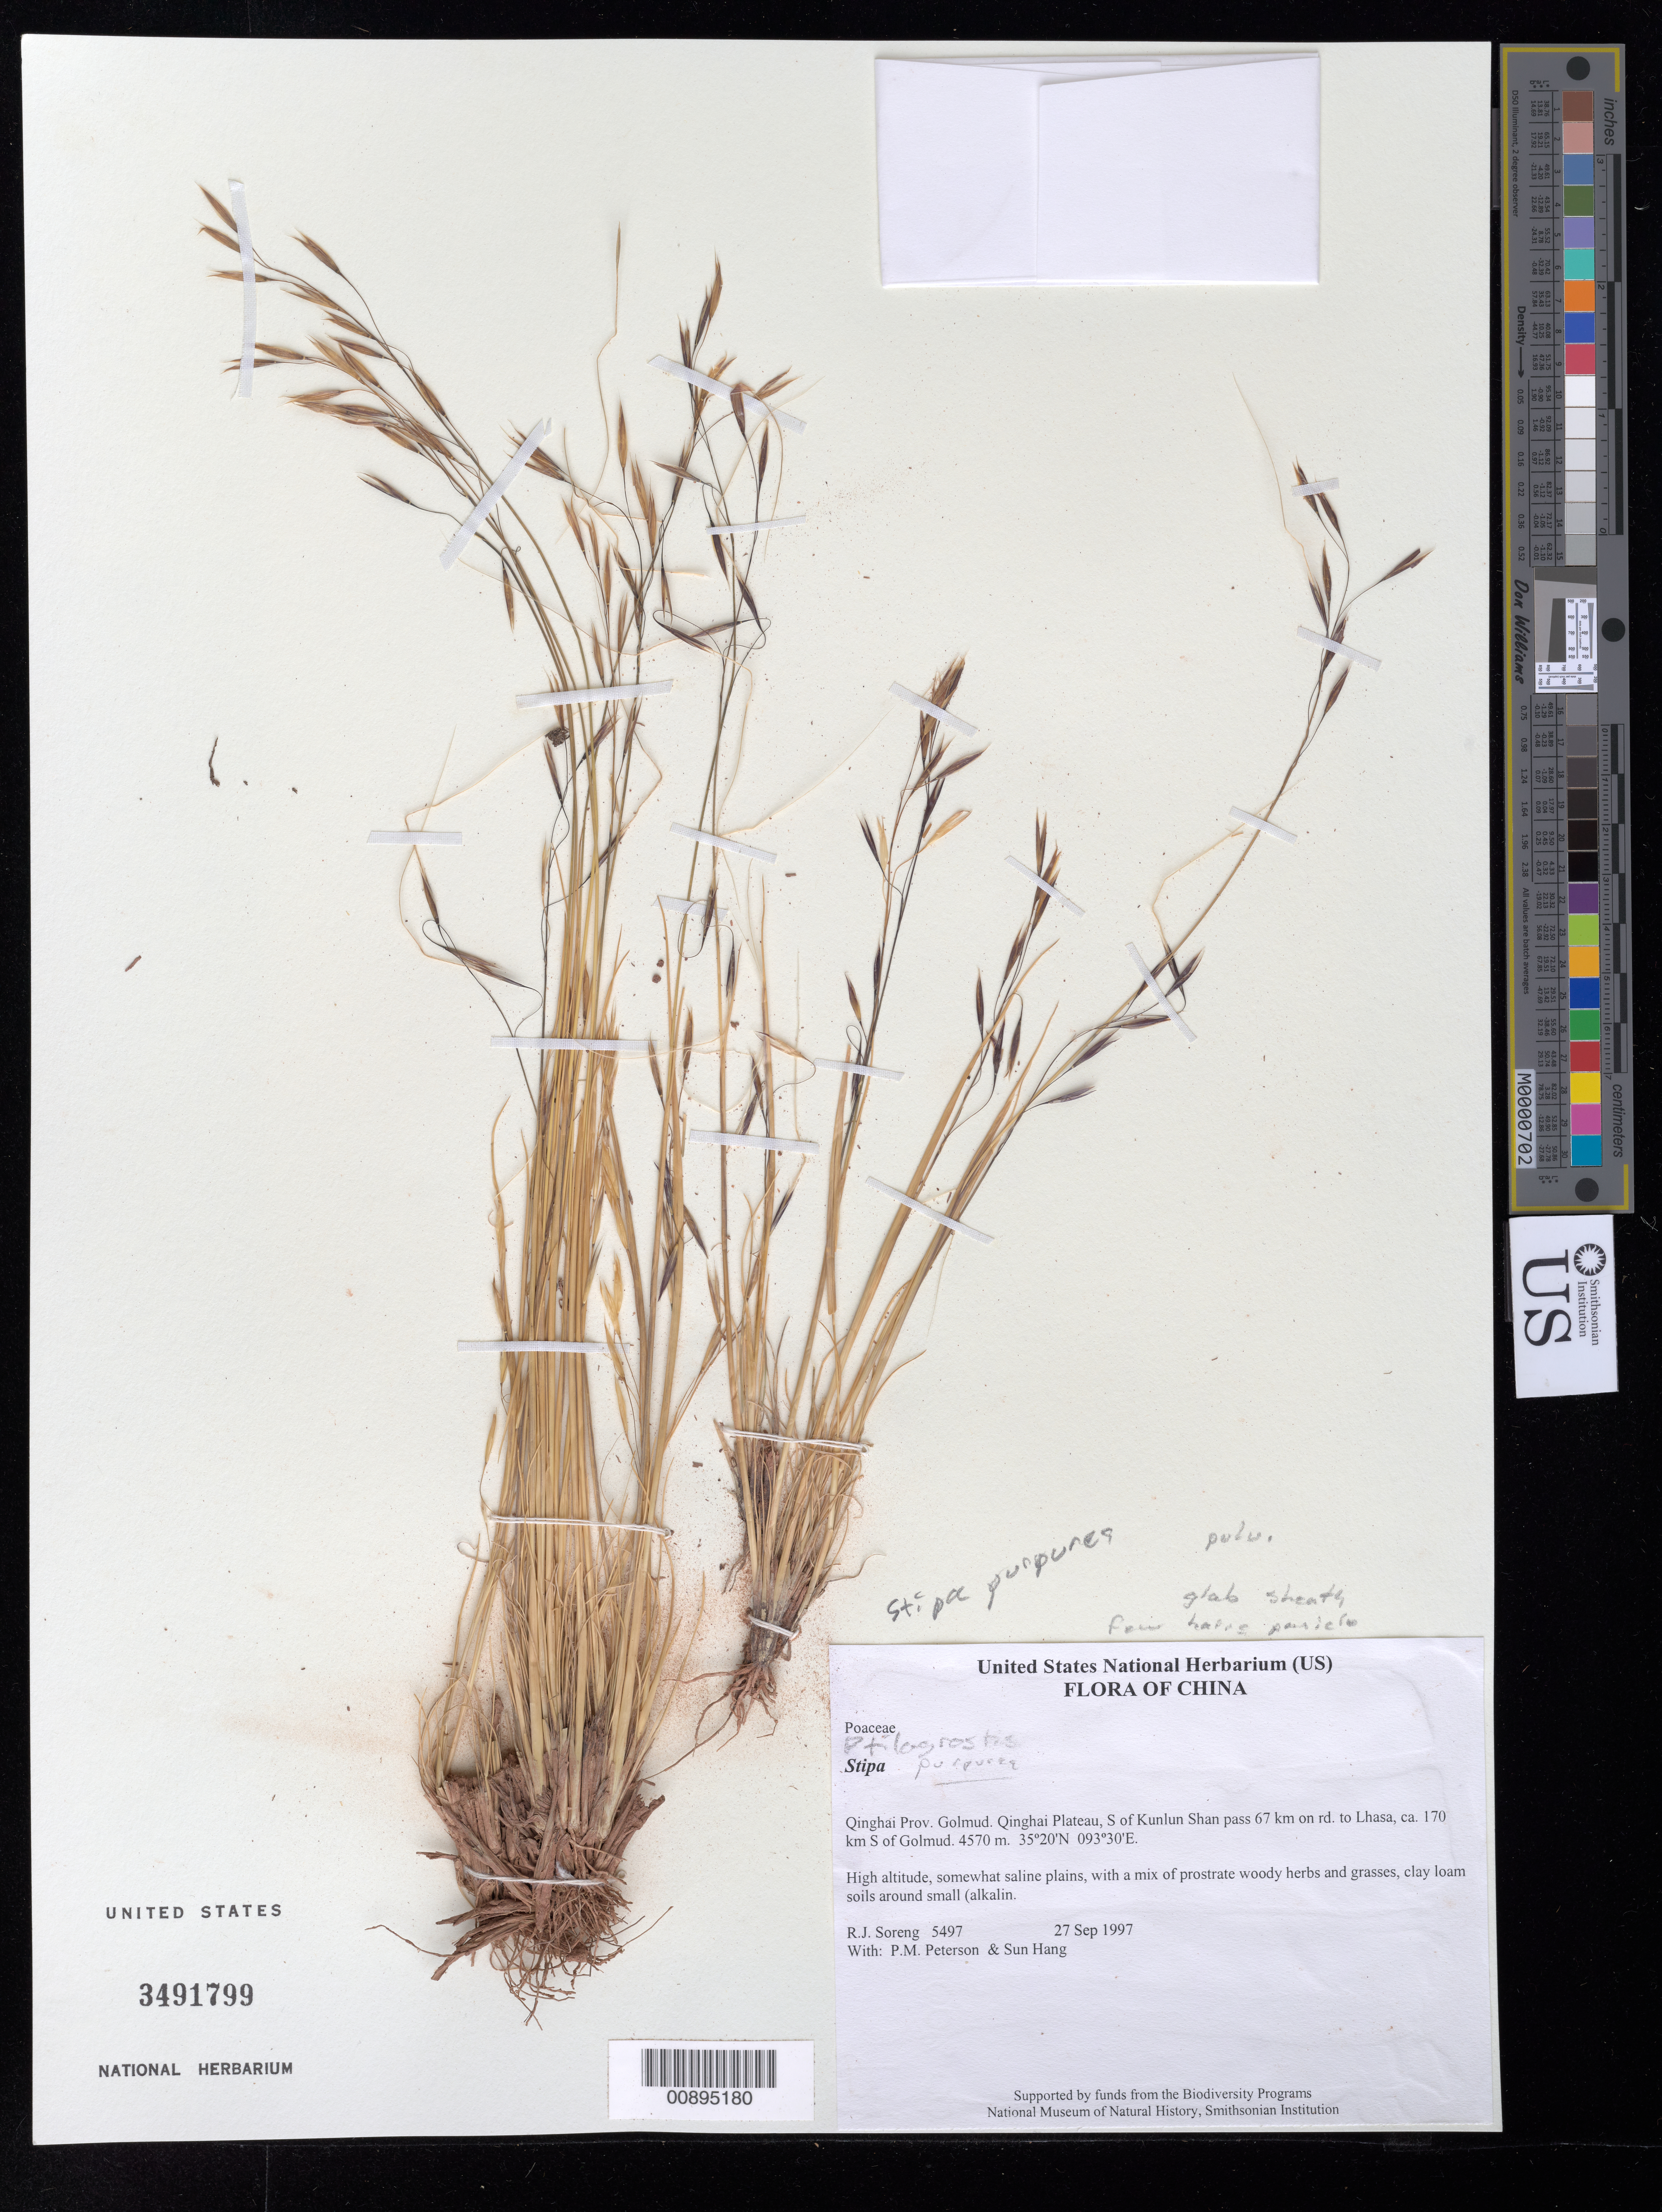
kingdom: Plantae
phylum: Tracheophyta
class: Liliopsida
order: Poales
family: Poaceae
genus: Stipa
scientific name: Stipa purpurea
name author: Griseb.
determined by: Soreng, Robert J., Research Associate (BOT), Smithsonian Institution - National Museum of Natural History (UNITED STATES)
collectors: R. J. Soreng, P. M. Peterson & Sun Hang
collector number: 5497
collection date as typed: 27 Sep 1997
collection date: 1997-09-27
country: China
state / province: Qinghai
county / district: Golmud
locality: Qinghai Plateau, S of Kunlun Shan pass 67 km on rd. to Lhasa, ca. 170 km S of Golmud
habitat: High altitude, somewhat saline plains, with a mix of prostrate woody herbs and grasses, clay loam soils around small (alkalin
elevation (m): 4570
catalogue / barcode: US 3491799